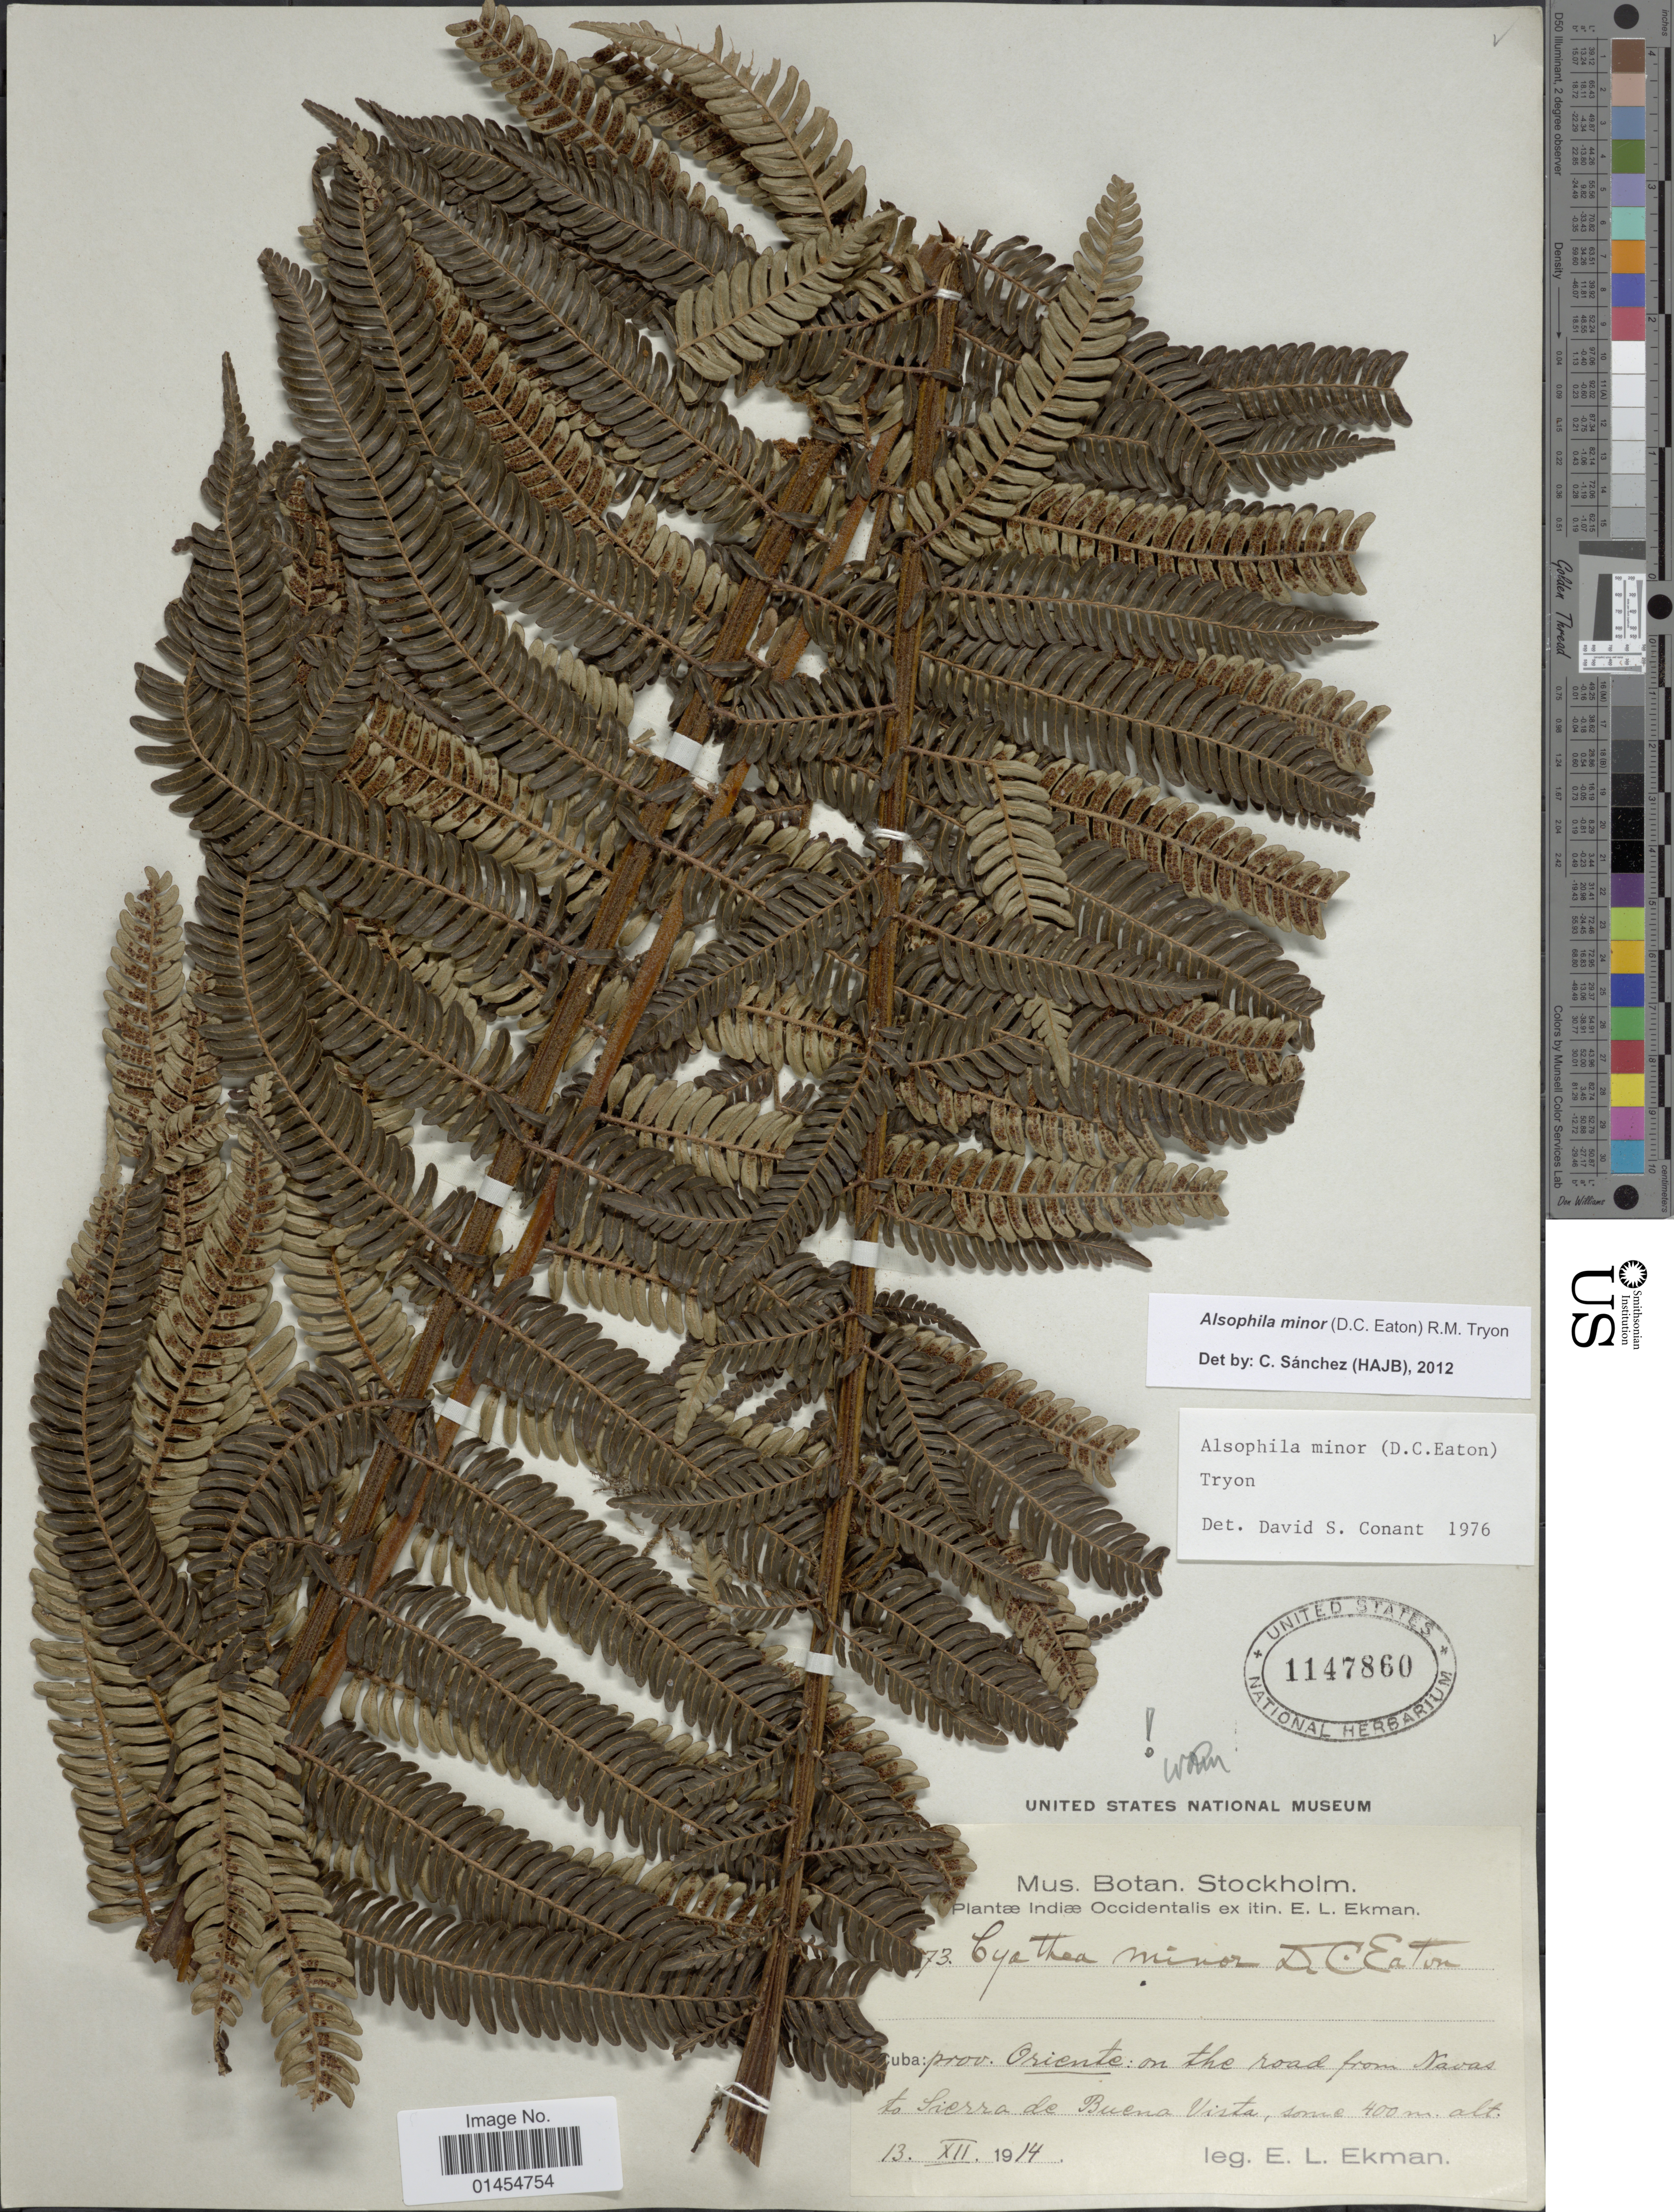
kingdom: Plantae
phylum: Tracheophyta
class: Polypodiopsida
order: Cyatheales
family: Cyatheaceae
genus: Alsophila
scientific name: Alsophila minor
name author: (D.C. Eaton) R.M. Tryon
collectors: E. L. Ekman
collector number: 73*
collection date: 1914-12-13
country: Cuba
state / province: Oriente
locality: On the road from Navas to Sierra de Buena Vista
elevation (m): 400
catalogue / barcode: US 1147860